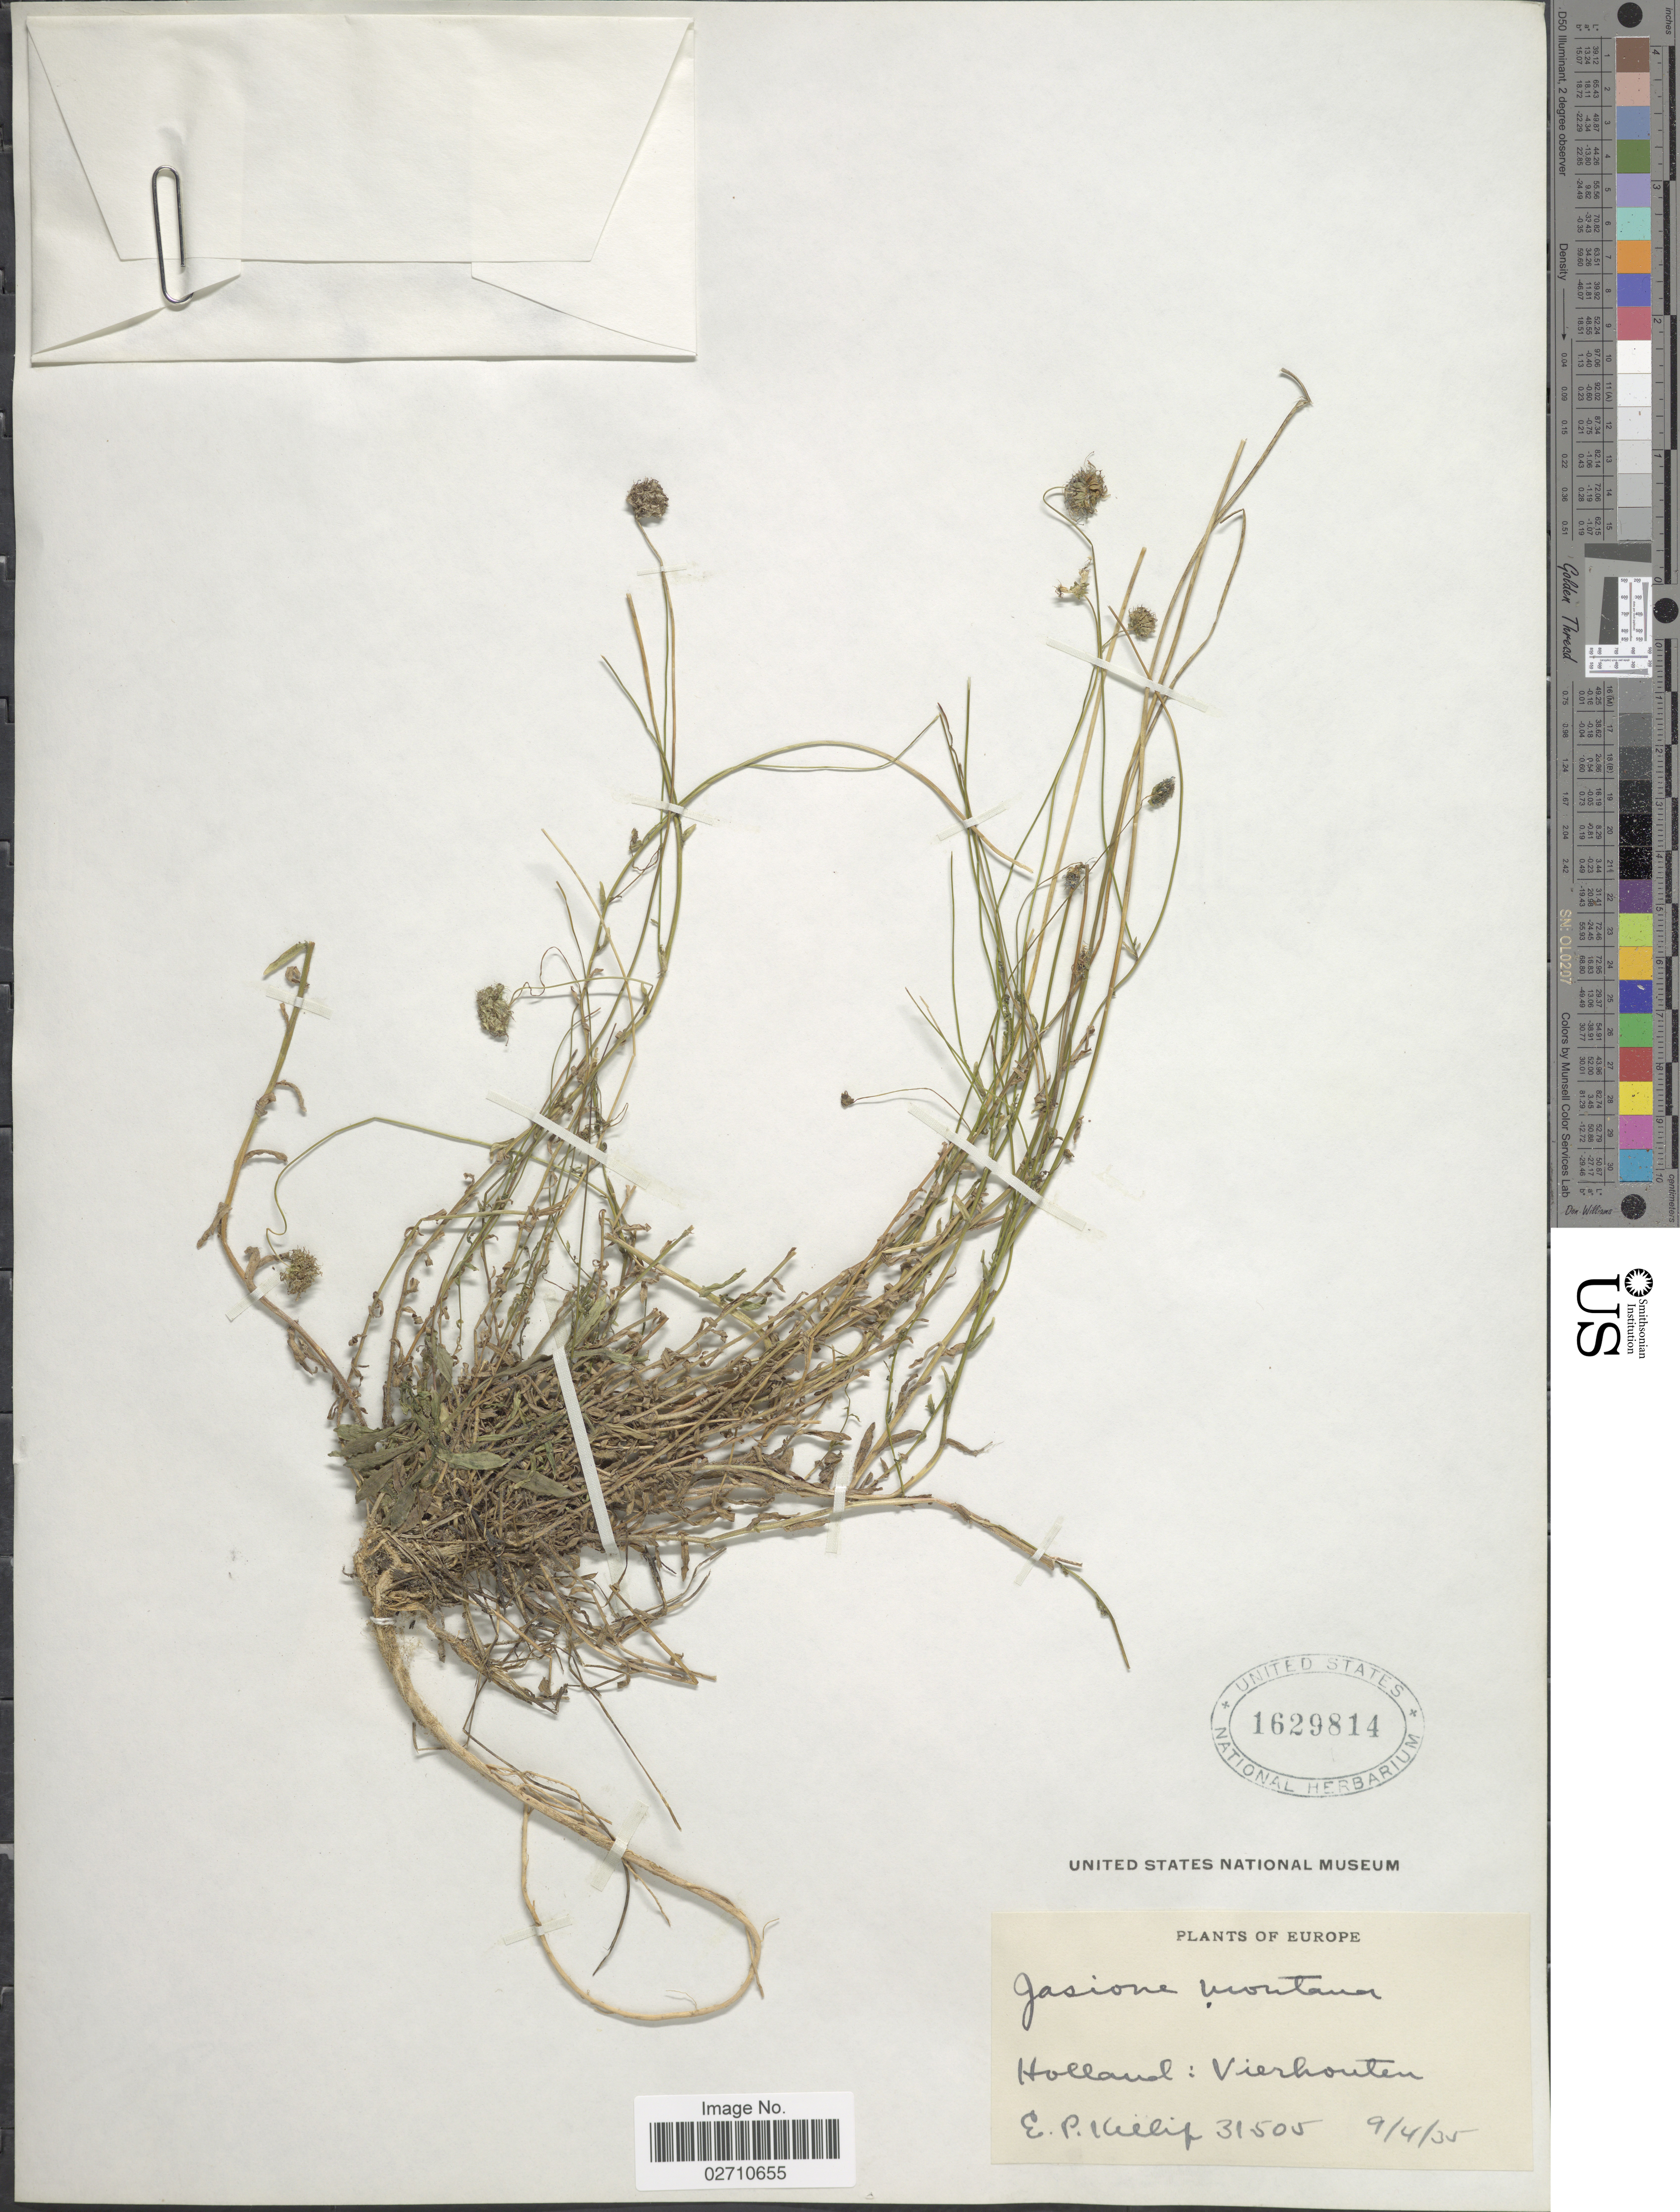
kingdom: Plantae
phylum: Tracheophyta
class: Magnoliopsida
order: Asterales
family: Campanulaceae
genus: Jasione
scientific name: Jasione montana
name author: L.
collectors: E. P. Killip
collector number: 31505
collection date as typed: Transcribed d/m/y: 9/4/35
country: Netherlands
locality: Holland: Vierhouten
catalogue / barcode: US 1629814